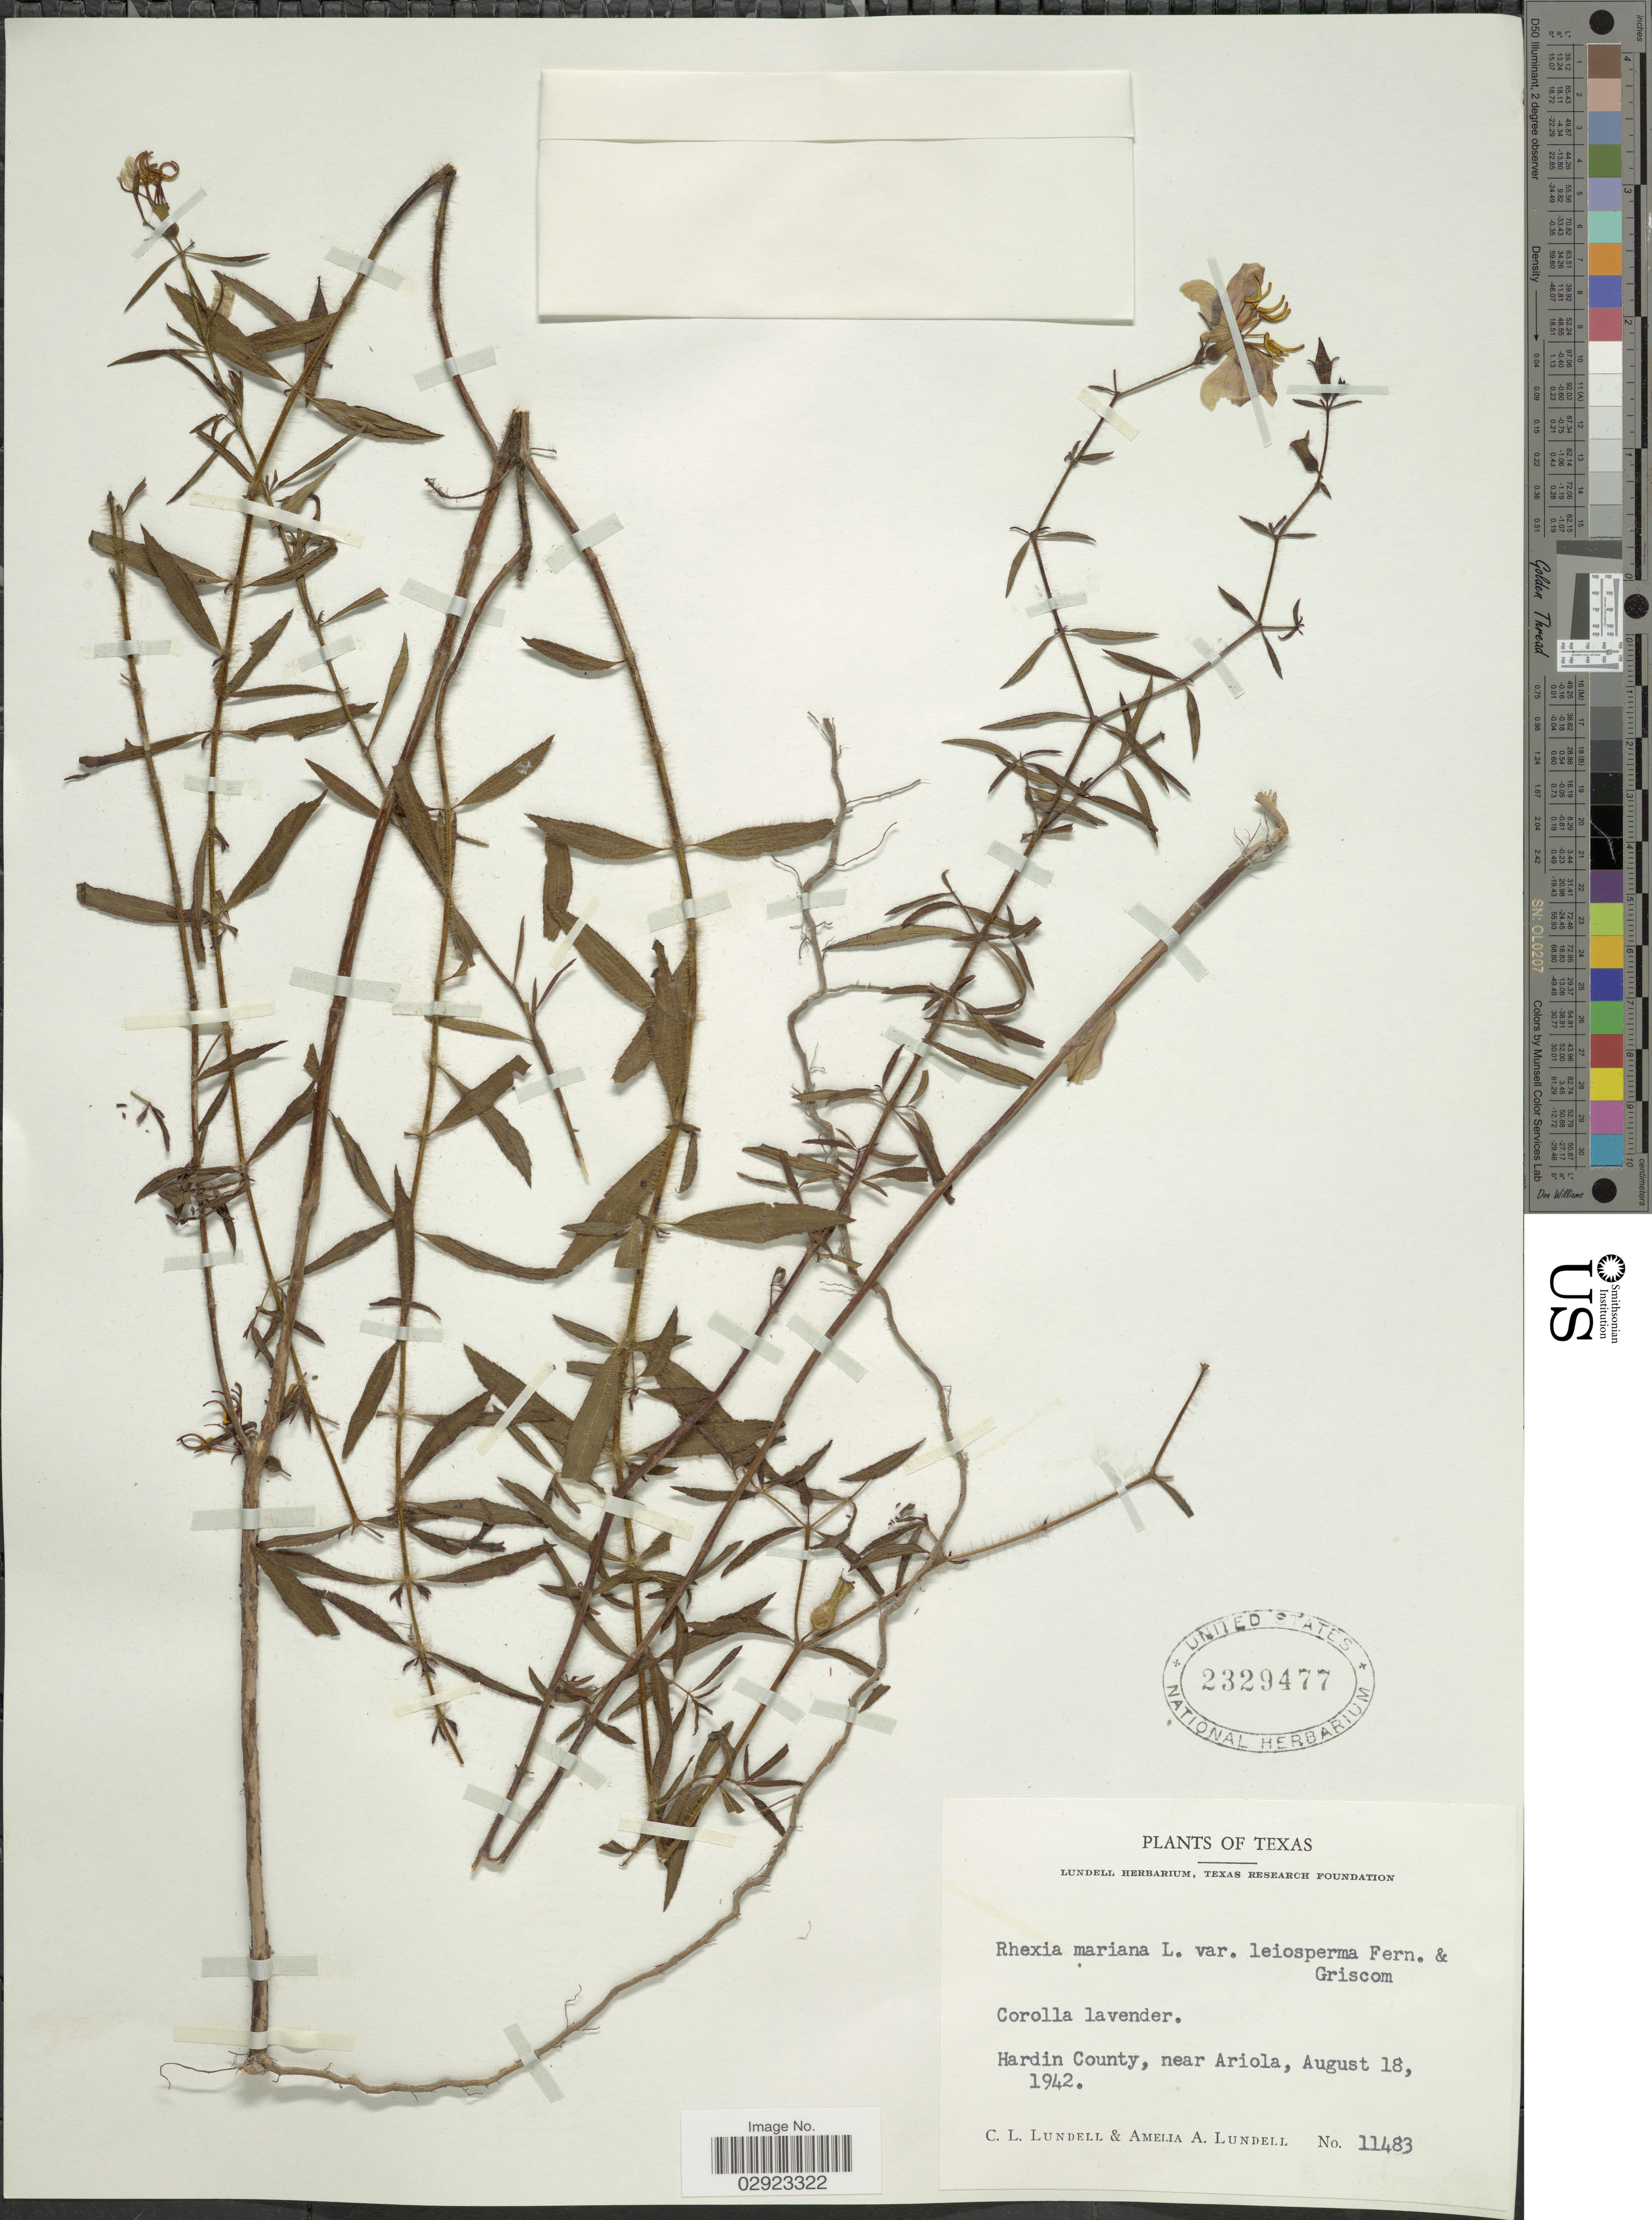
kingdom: Plantae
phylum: Tracheophyta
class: Magnoliopsida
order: Myrtales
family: Melastomataceae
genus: Rhexia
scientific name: Rhexia mariana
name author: L.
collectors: C. L. Lundell & A. A. Lundell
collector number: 1148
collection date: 1942-08-18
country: United States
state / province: Texas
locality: Hardin County, near Ariola.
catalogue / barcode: US 2329477